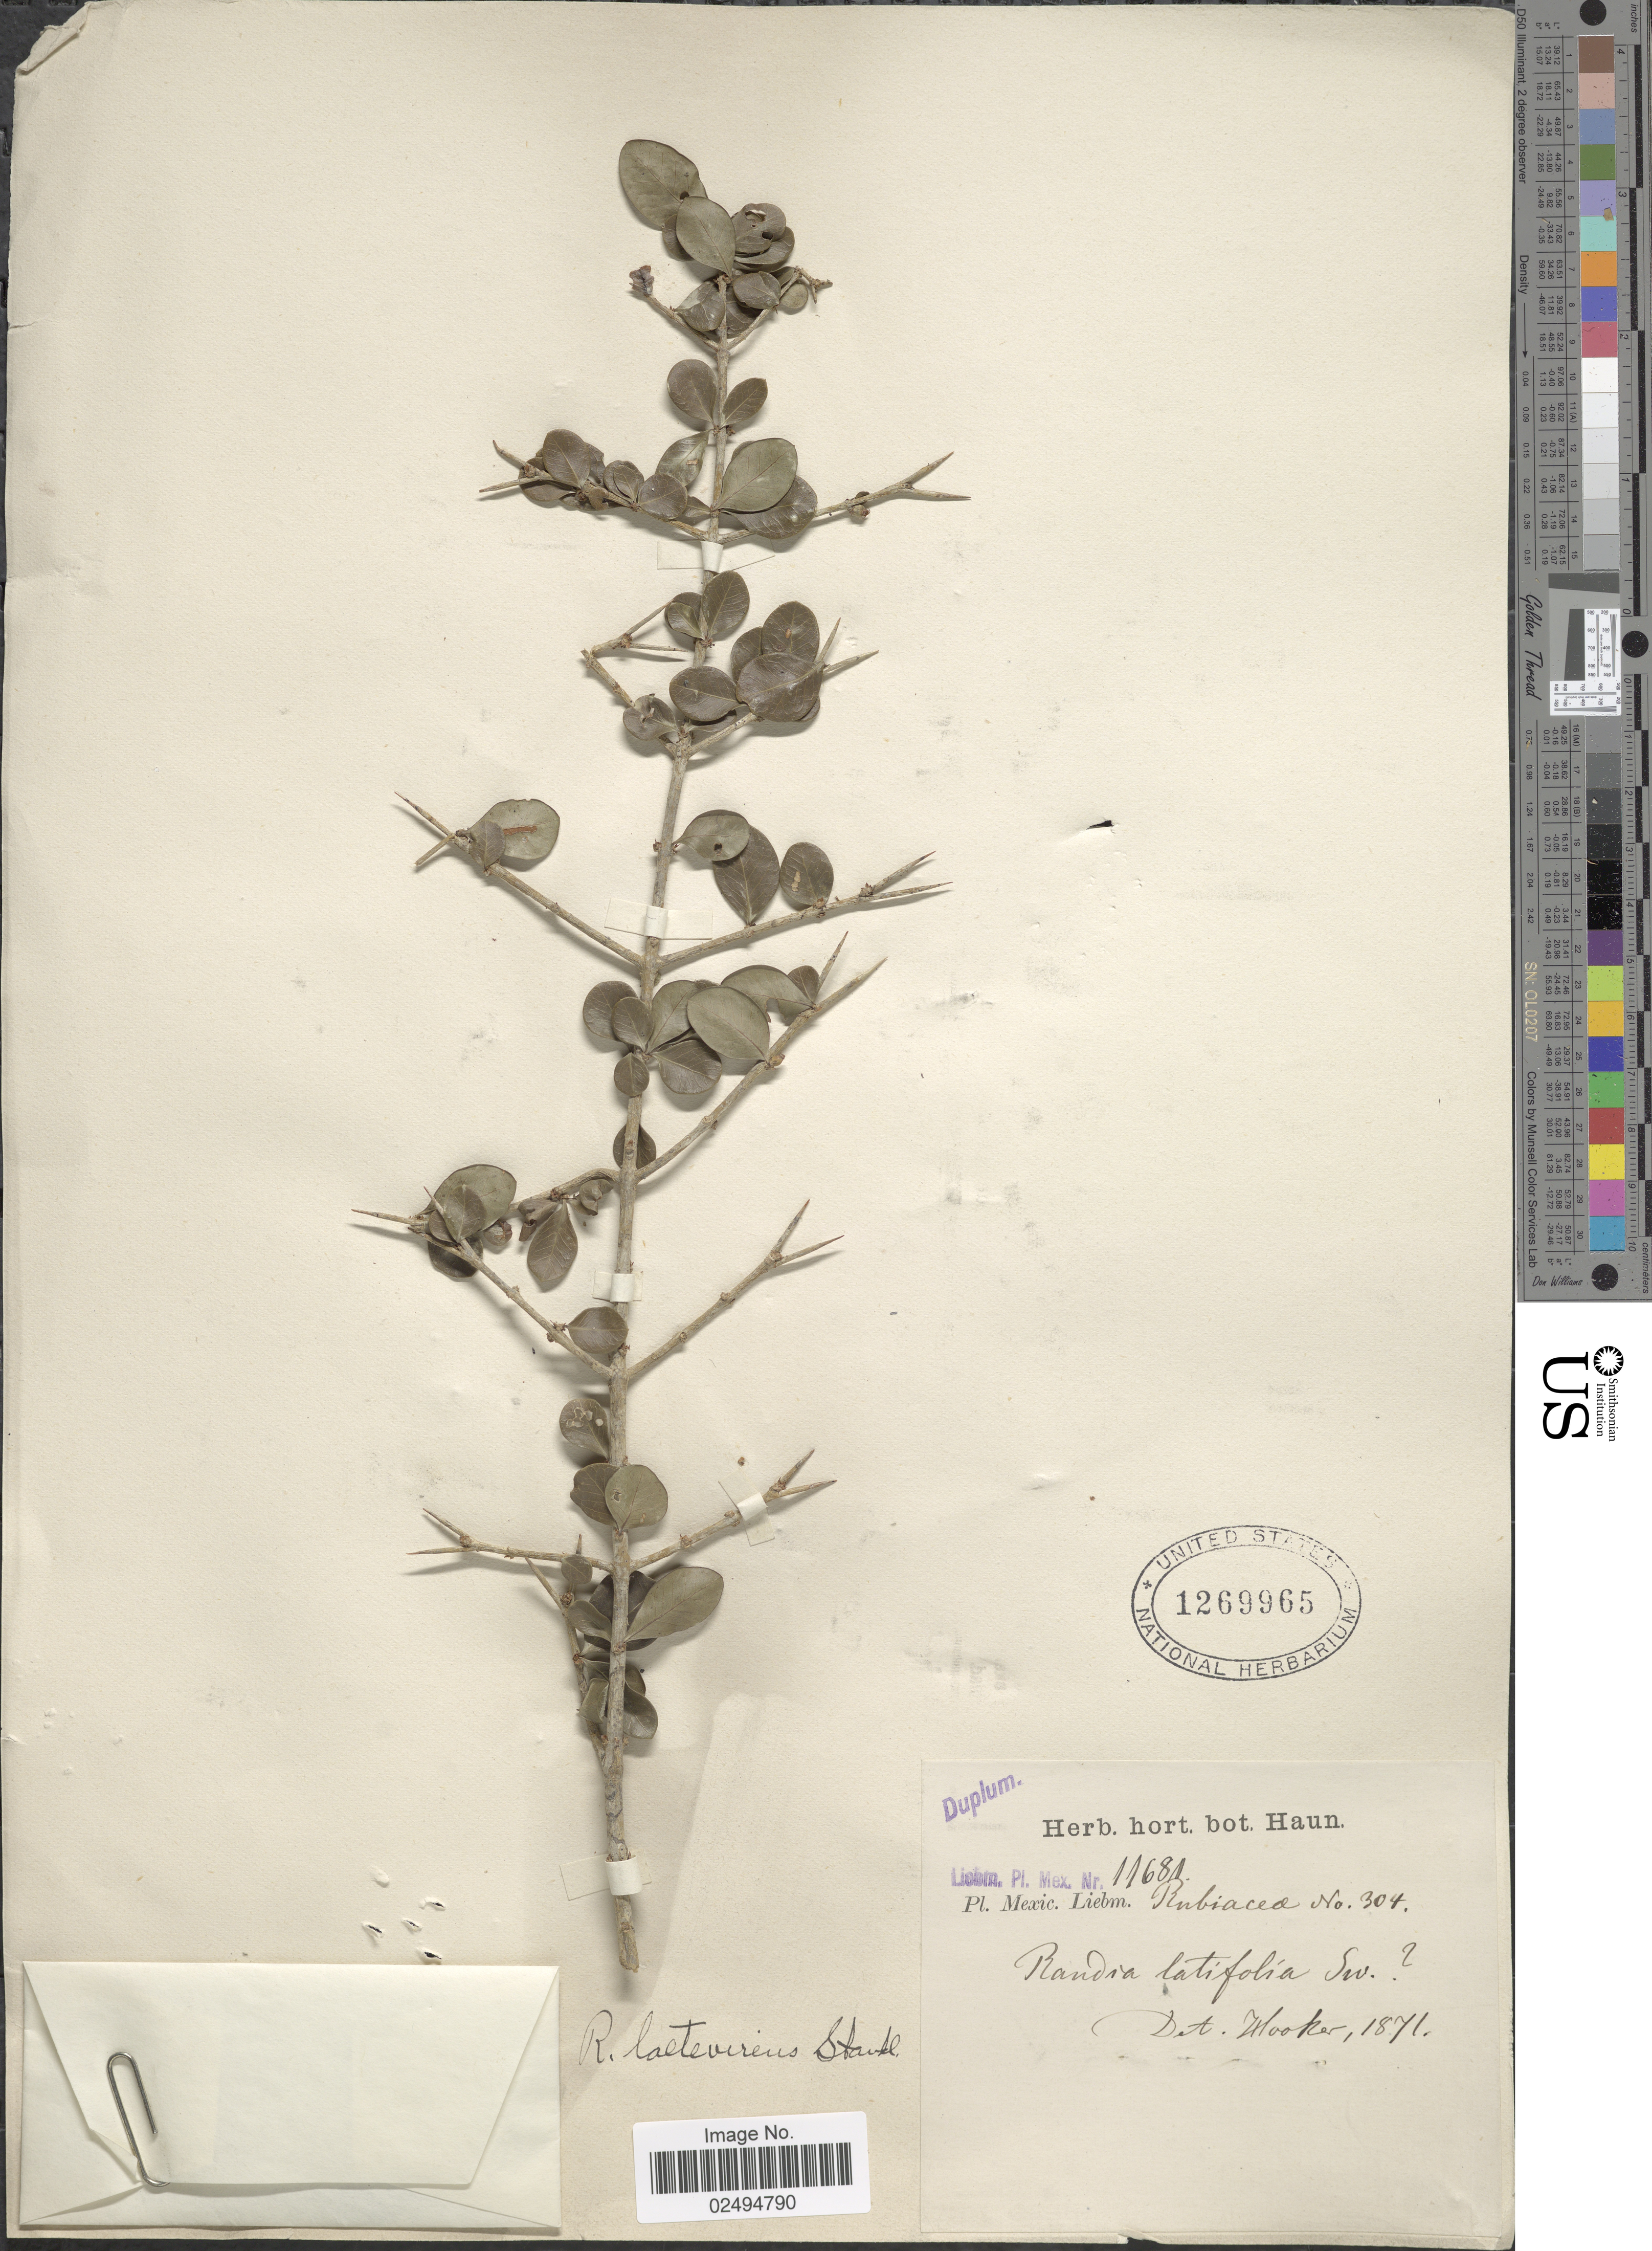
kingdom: Plantae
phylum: Tracheophyta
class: Magnoliopsida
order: Gentianales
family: Rubiaceae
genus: Randia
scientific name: Randia laetevirens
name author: Standl.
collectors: Liebmann, --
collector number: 11681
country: Mexico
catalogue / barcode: US 1269965